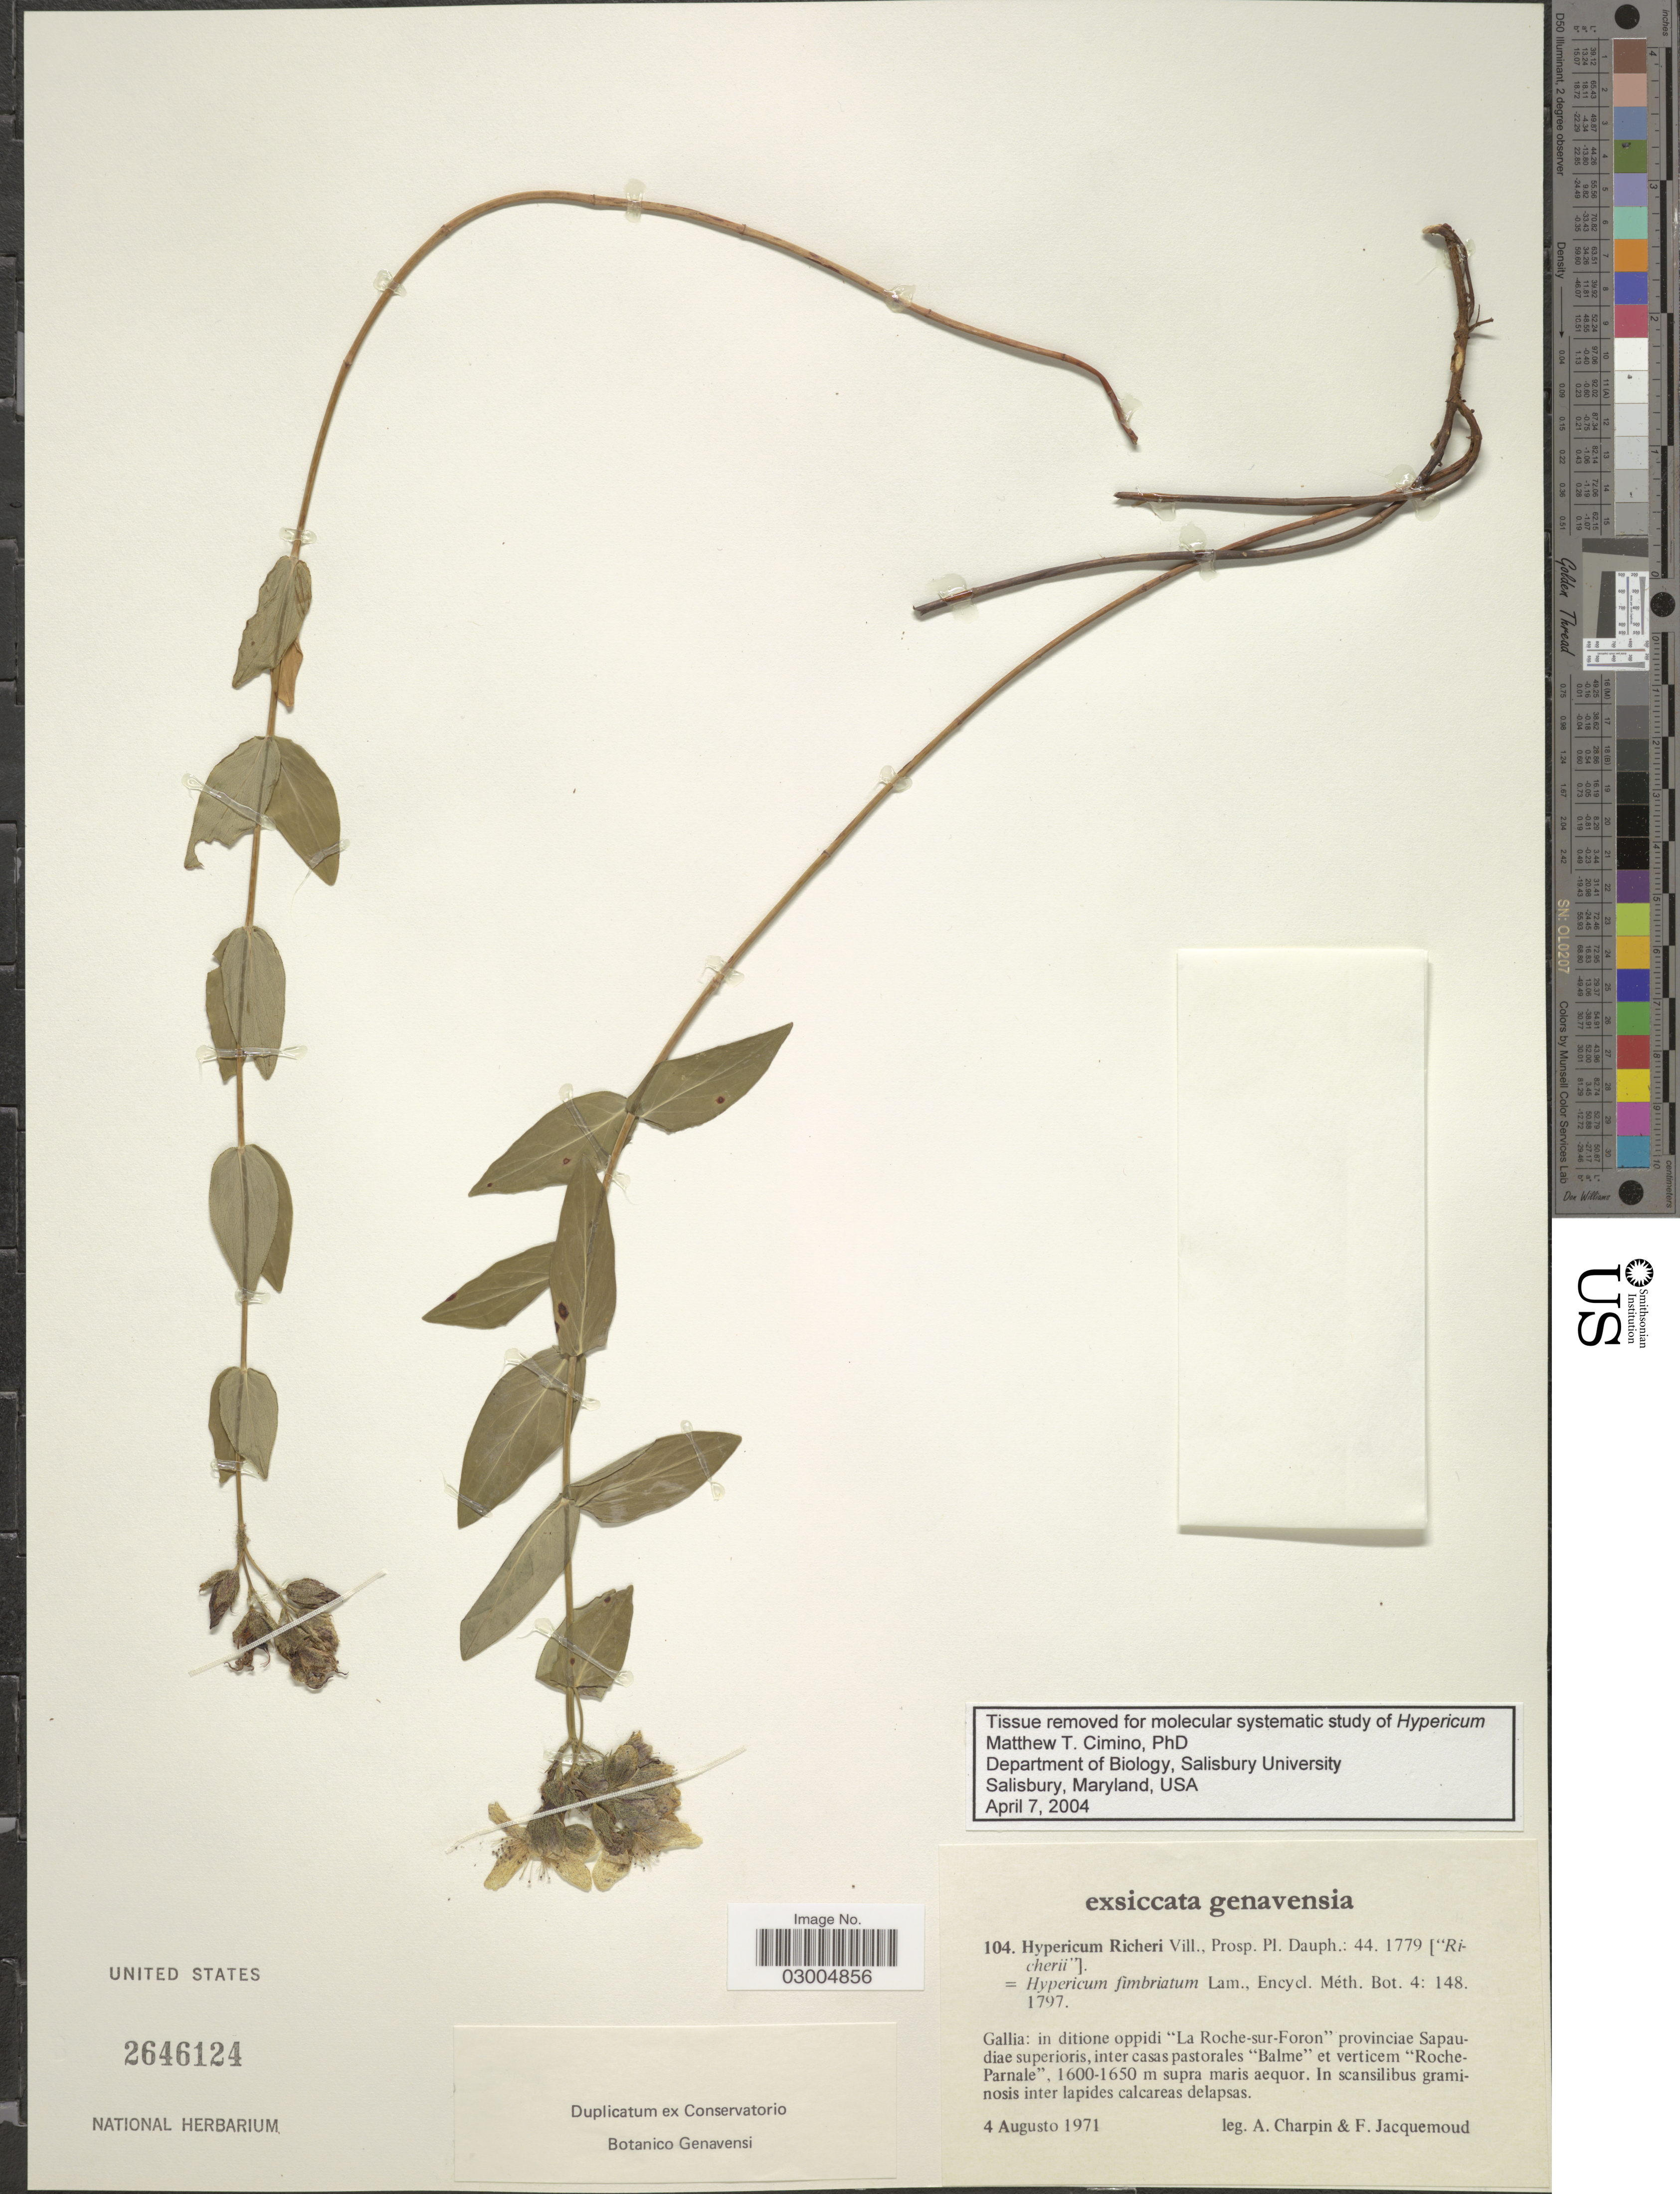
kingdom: Plantae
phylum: Tracheophyta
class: Magnoliopsida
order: Malpighiales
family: Hypericaceae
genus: Hypericum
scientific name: Hypericum richeri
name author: Vill.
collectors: A. Charpin & F. Jacquemoud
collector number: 104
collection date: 1971-08-04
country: France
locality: Genavensia. Gallia: in ditione oppidi "La Roche-sur-Foron" provinciae Sapaudiae superioris, inter casas pastorales "Balme" et verticem, "Roche-Parnale".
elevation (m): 1600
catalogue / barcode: US 2646124